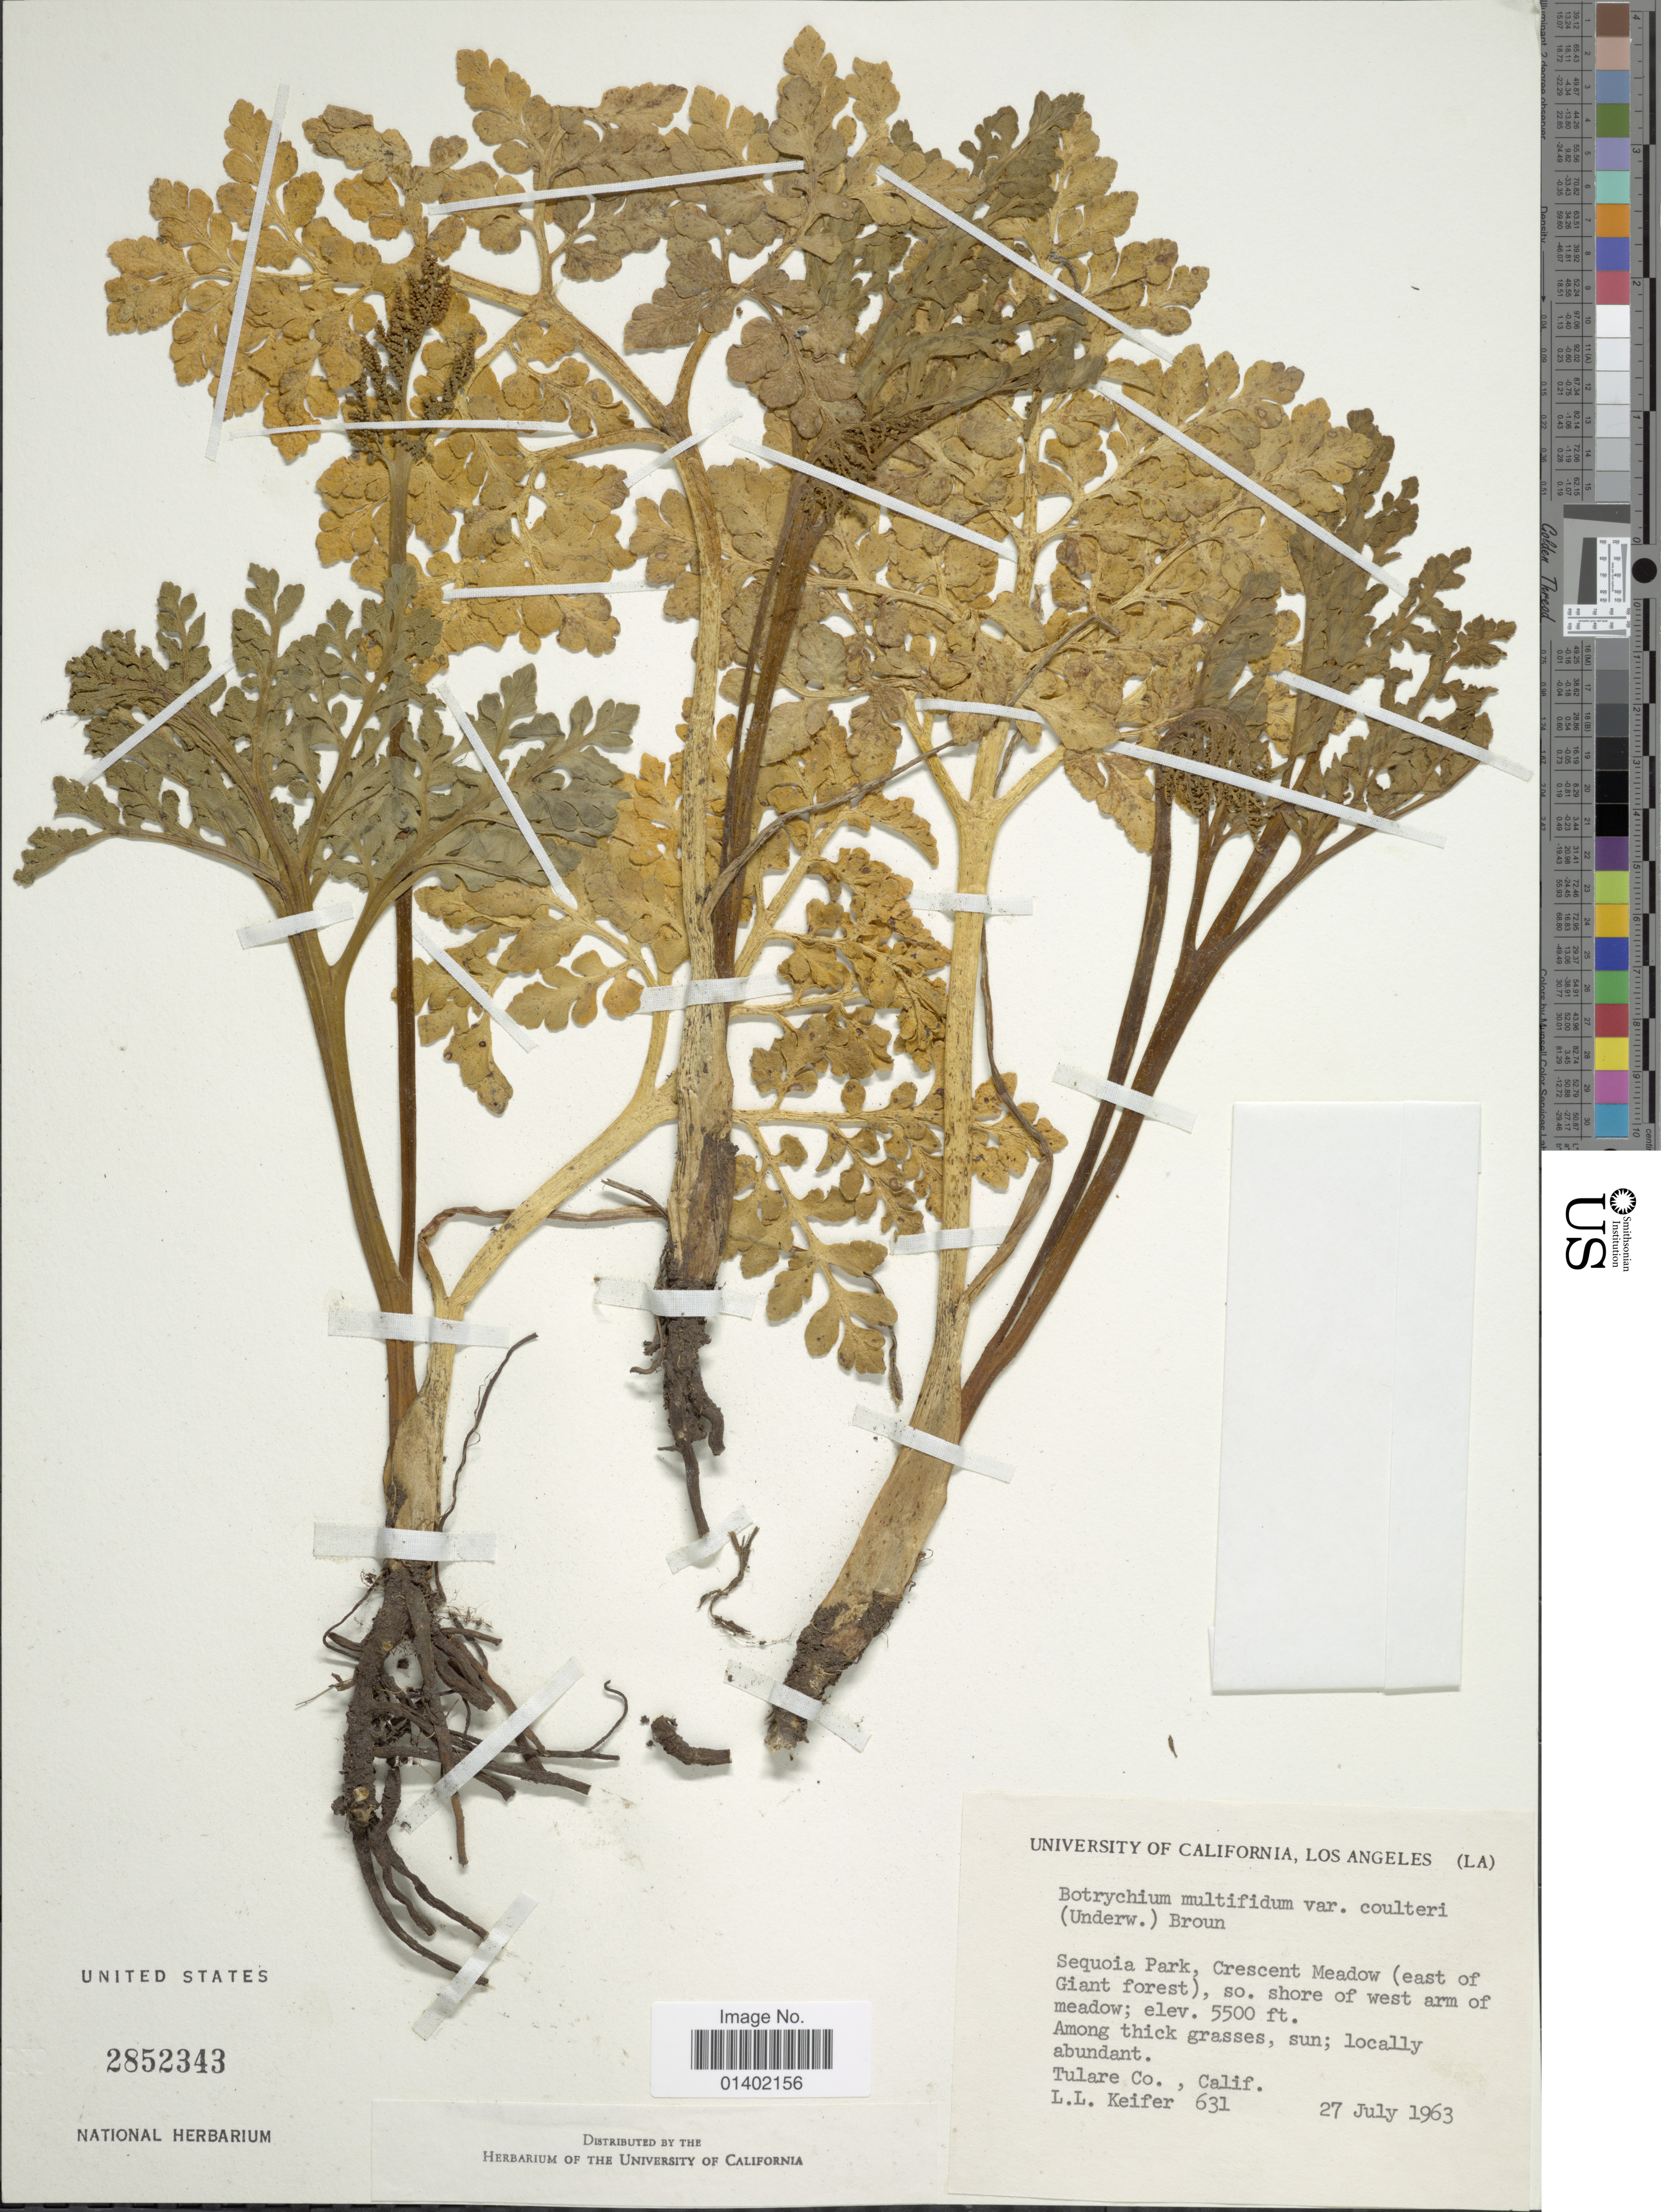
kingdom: Plantae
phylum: Tracheophyta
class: Polypodiopsida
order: Ophioglossales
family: Ophioglossaceae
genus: Botrychium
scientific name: Botrychium multifidum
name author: (J.F. Gmel.) Rupr.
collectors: L. Keifer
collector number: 631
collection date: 1963-07-27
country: United States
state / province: California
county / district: Tulare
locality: Sequoia Park, Crescent Meadow (east of Giant forest), Tulare Co., Calif.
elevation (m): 1676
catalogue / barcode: US 2852343